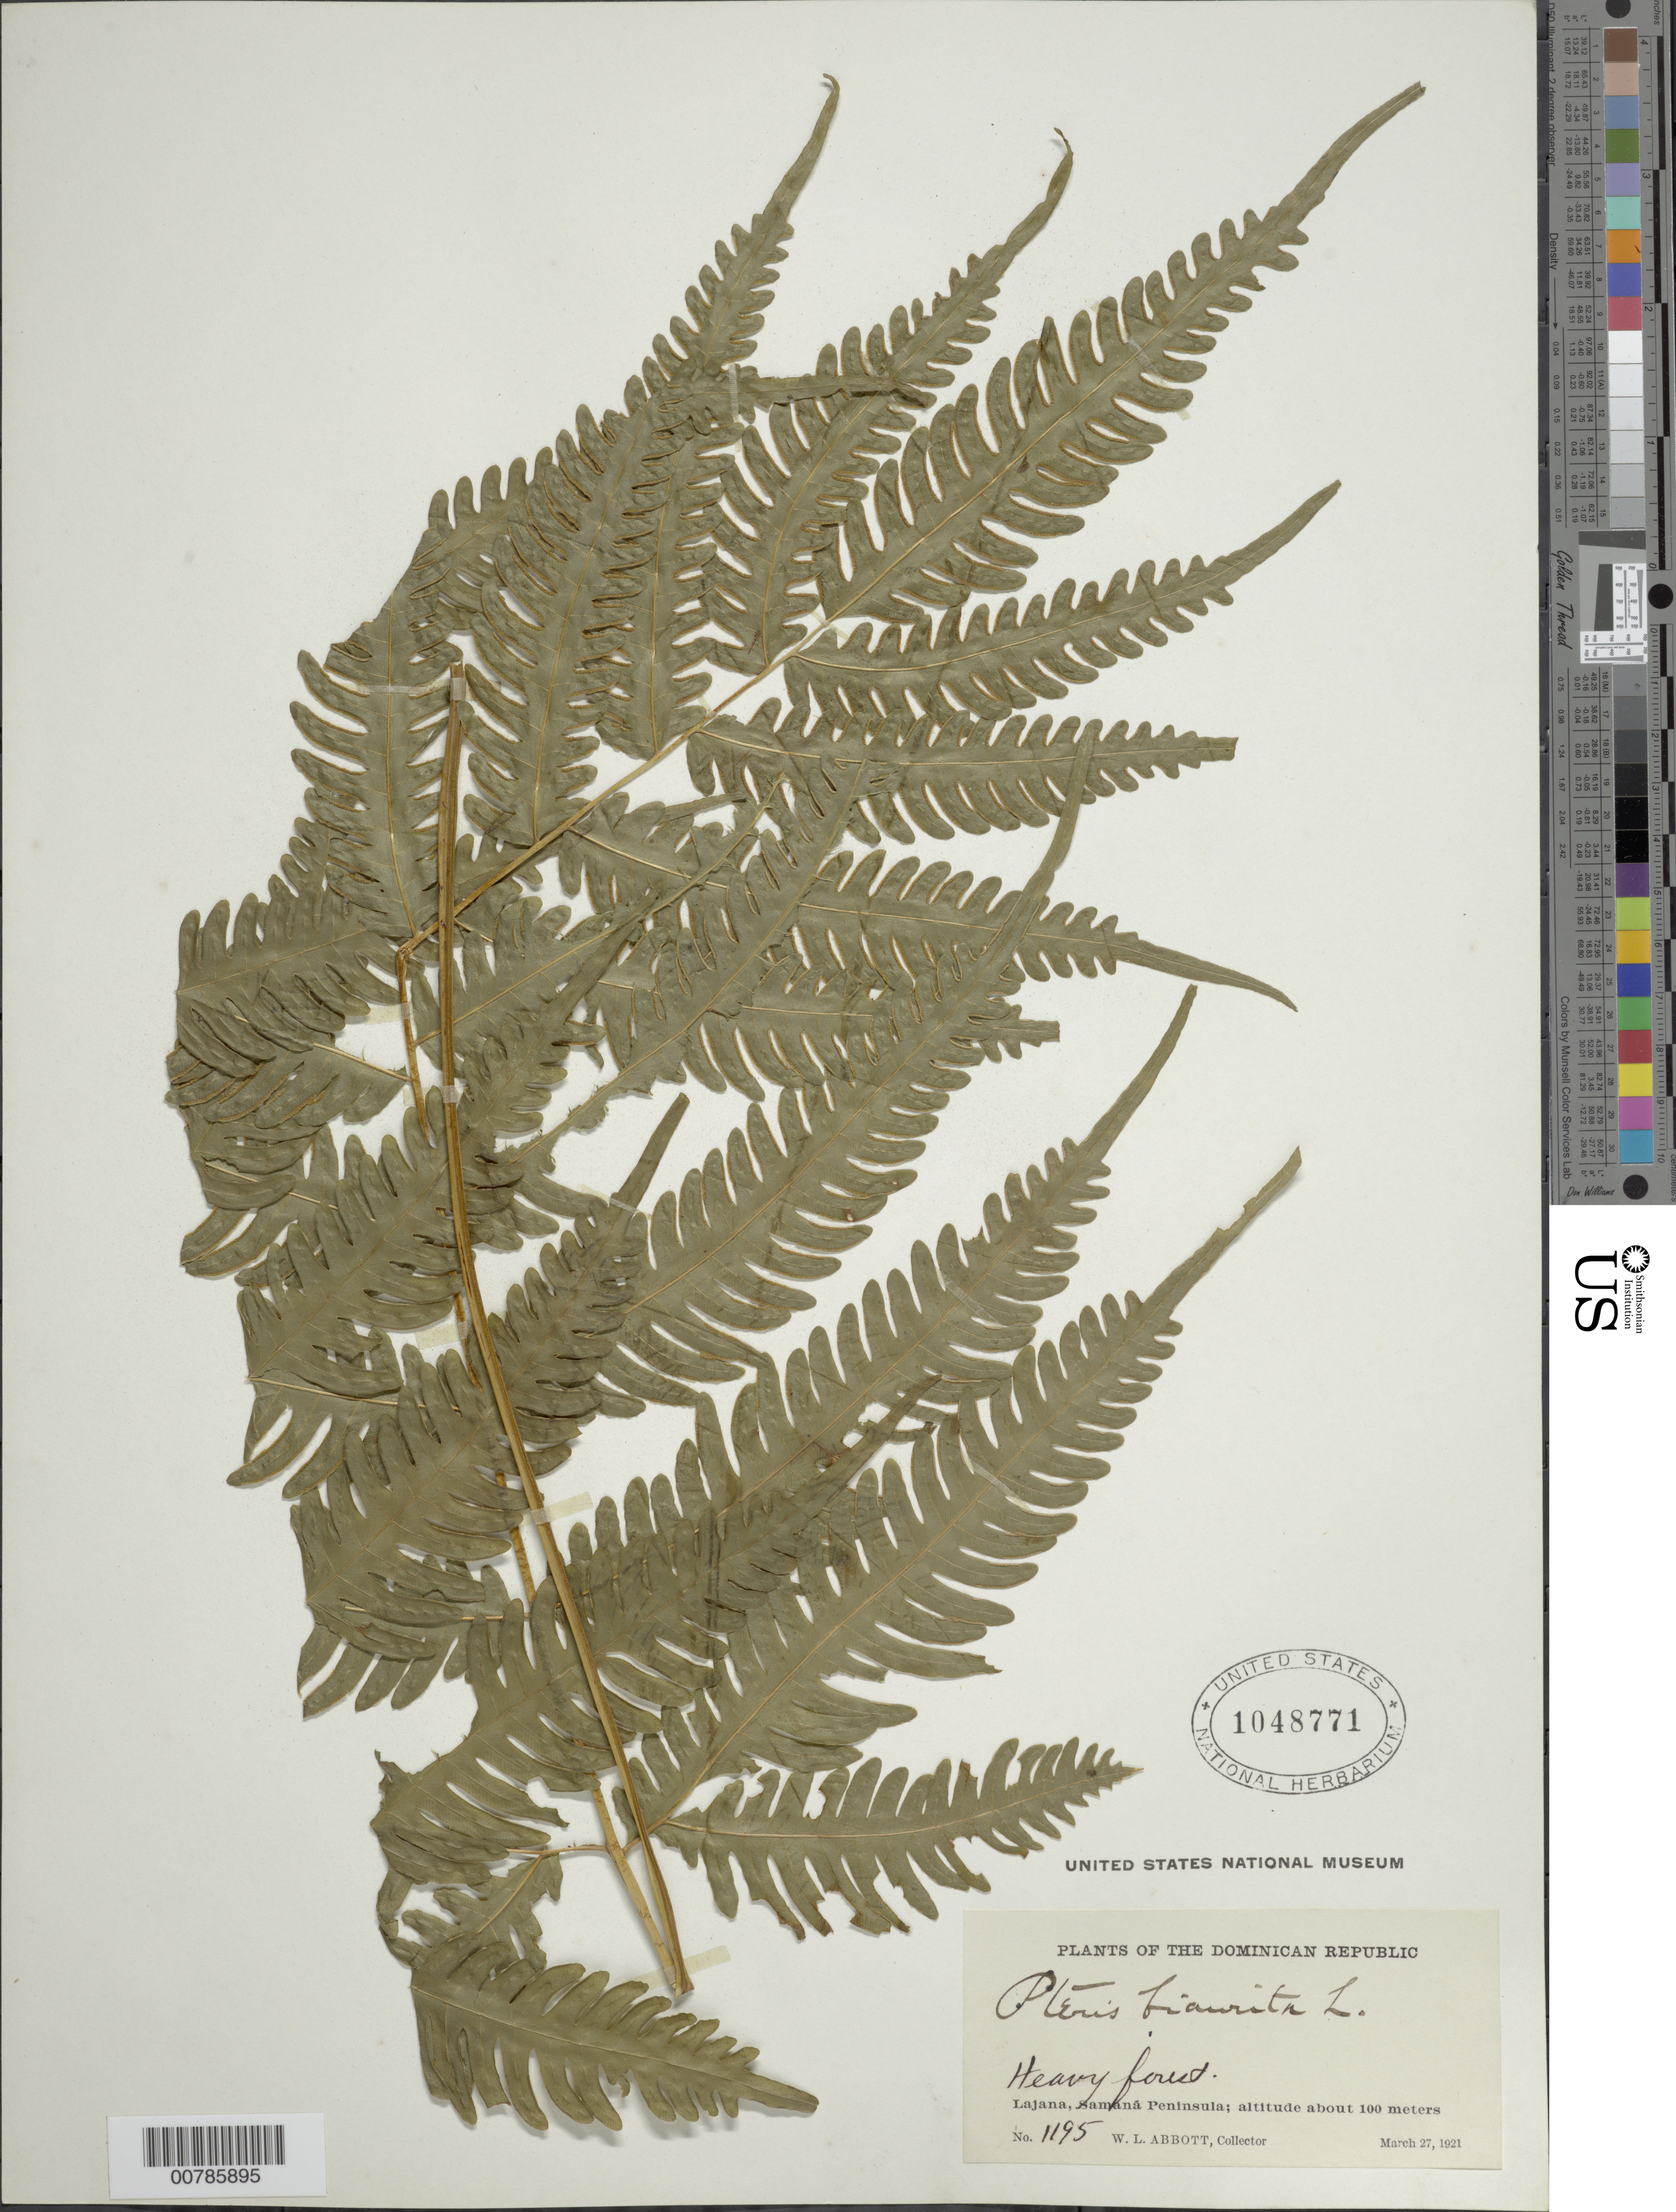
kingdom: Plantae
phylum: Tracheophyta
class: Polypodiopsida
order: Polypodiales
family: Pteridaceae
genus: Pteris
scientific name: Pteris biaurita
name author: L.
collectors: W. L. Abbott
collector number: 1195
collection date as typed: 27 Mar 1910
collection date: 1910-03-27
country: Dominican Republic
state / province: Samana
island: Hispaniola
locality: Lajana, Samaná Peninsula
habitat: Heavy forest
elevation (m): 100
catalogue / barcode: US 1048771